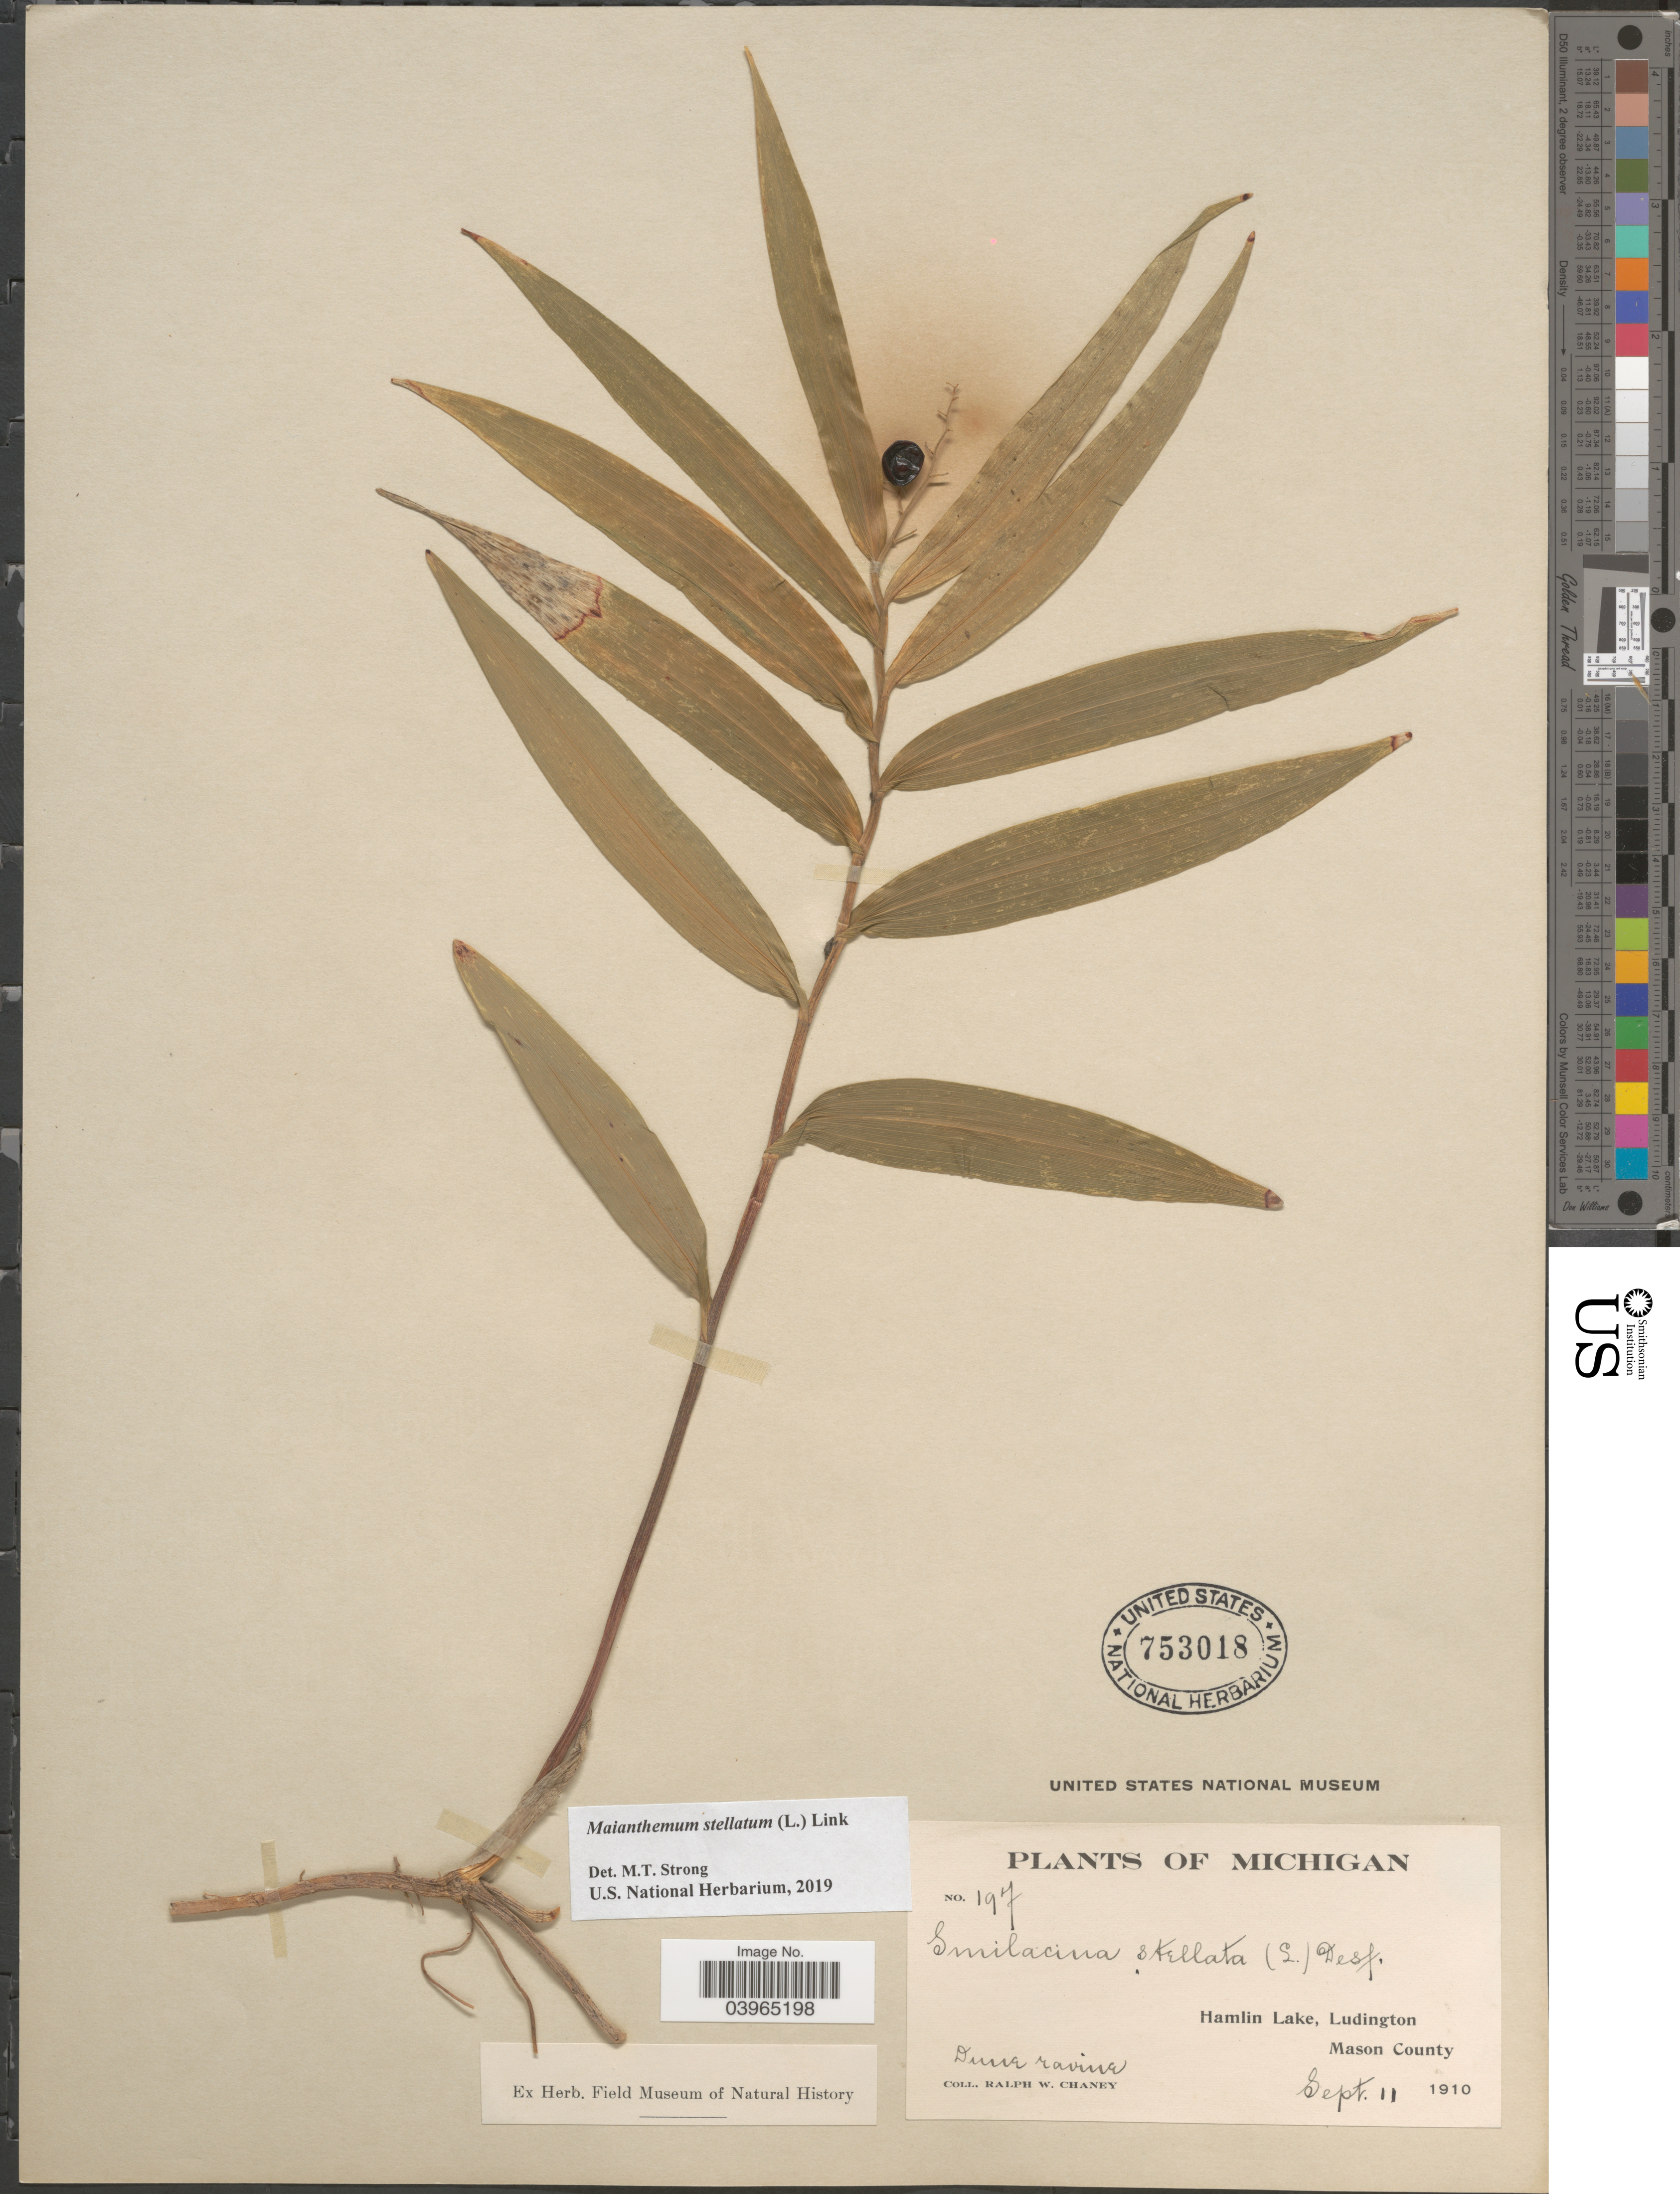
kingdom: Plantae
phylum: Tracheophyta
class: Liliopsida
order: Asparagales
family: Asparagaceae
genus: Maianthemum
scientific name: Maianthemum stellatum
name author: (L.) Link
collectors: R. Chaney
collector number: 197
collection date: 1910-09-11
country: United States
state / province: Michigan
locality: Hamlin Lake, Ludington. Mason County.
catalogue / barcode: US 753018